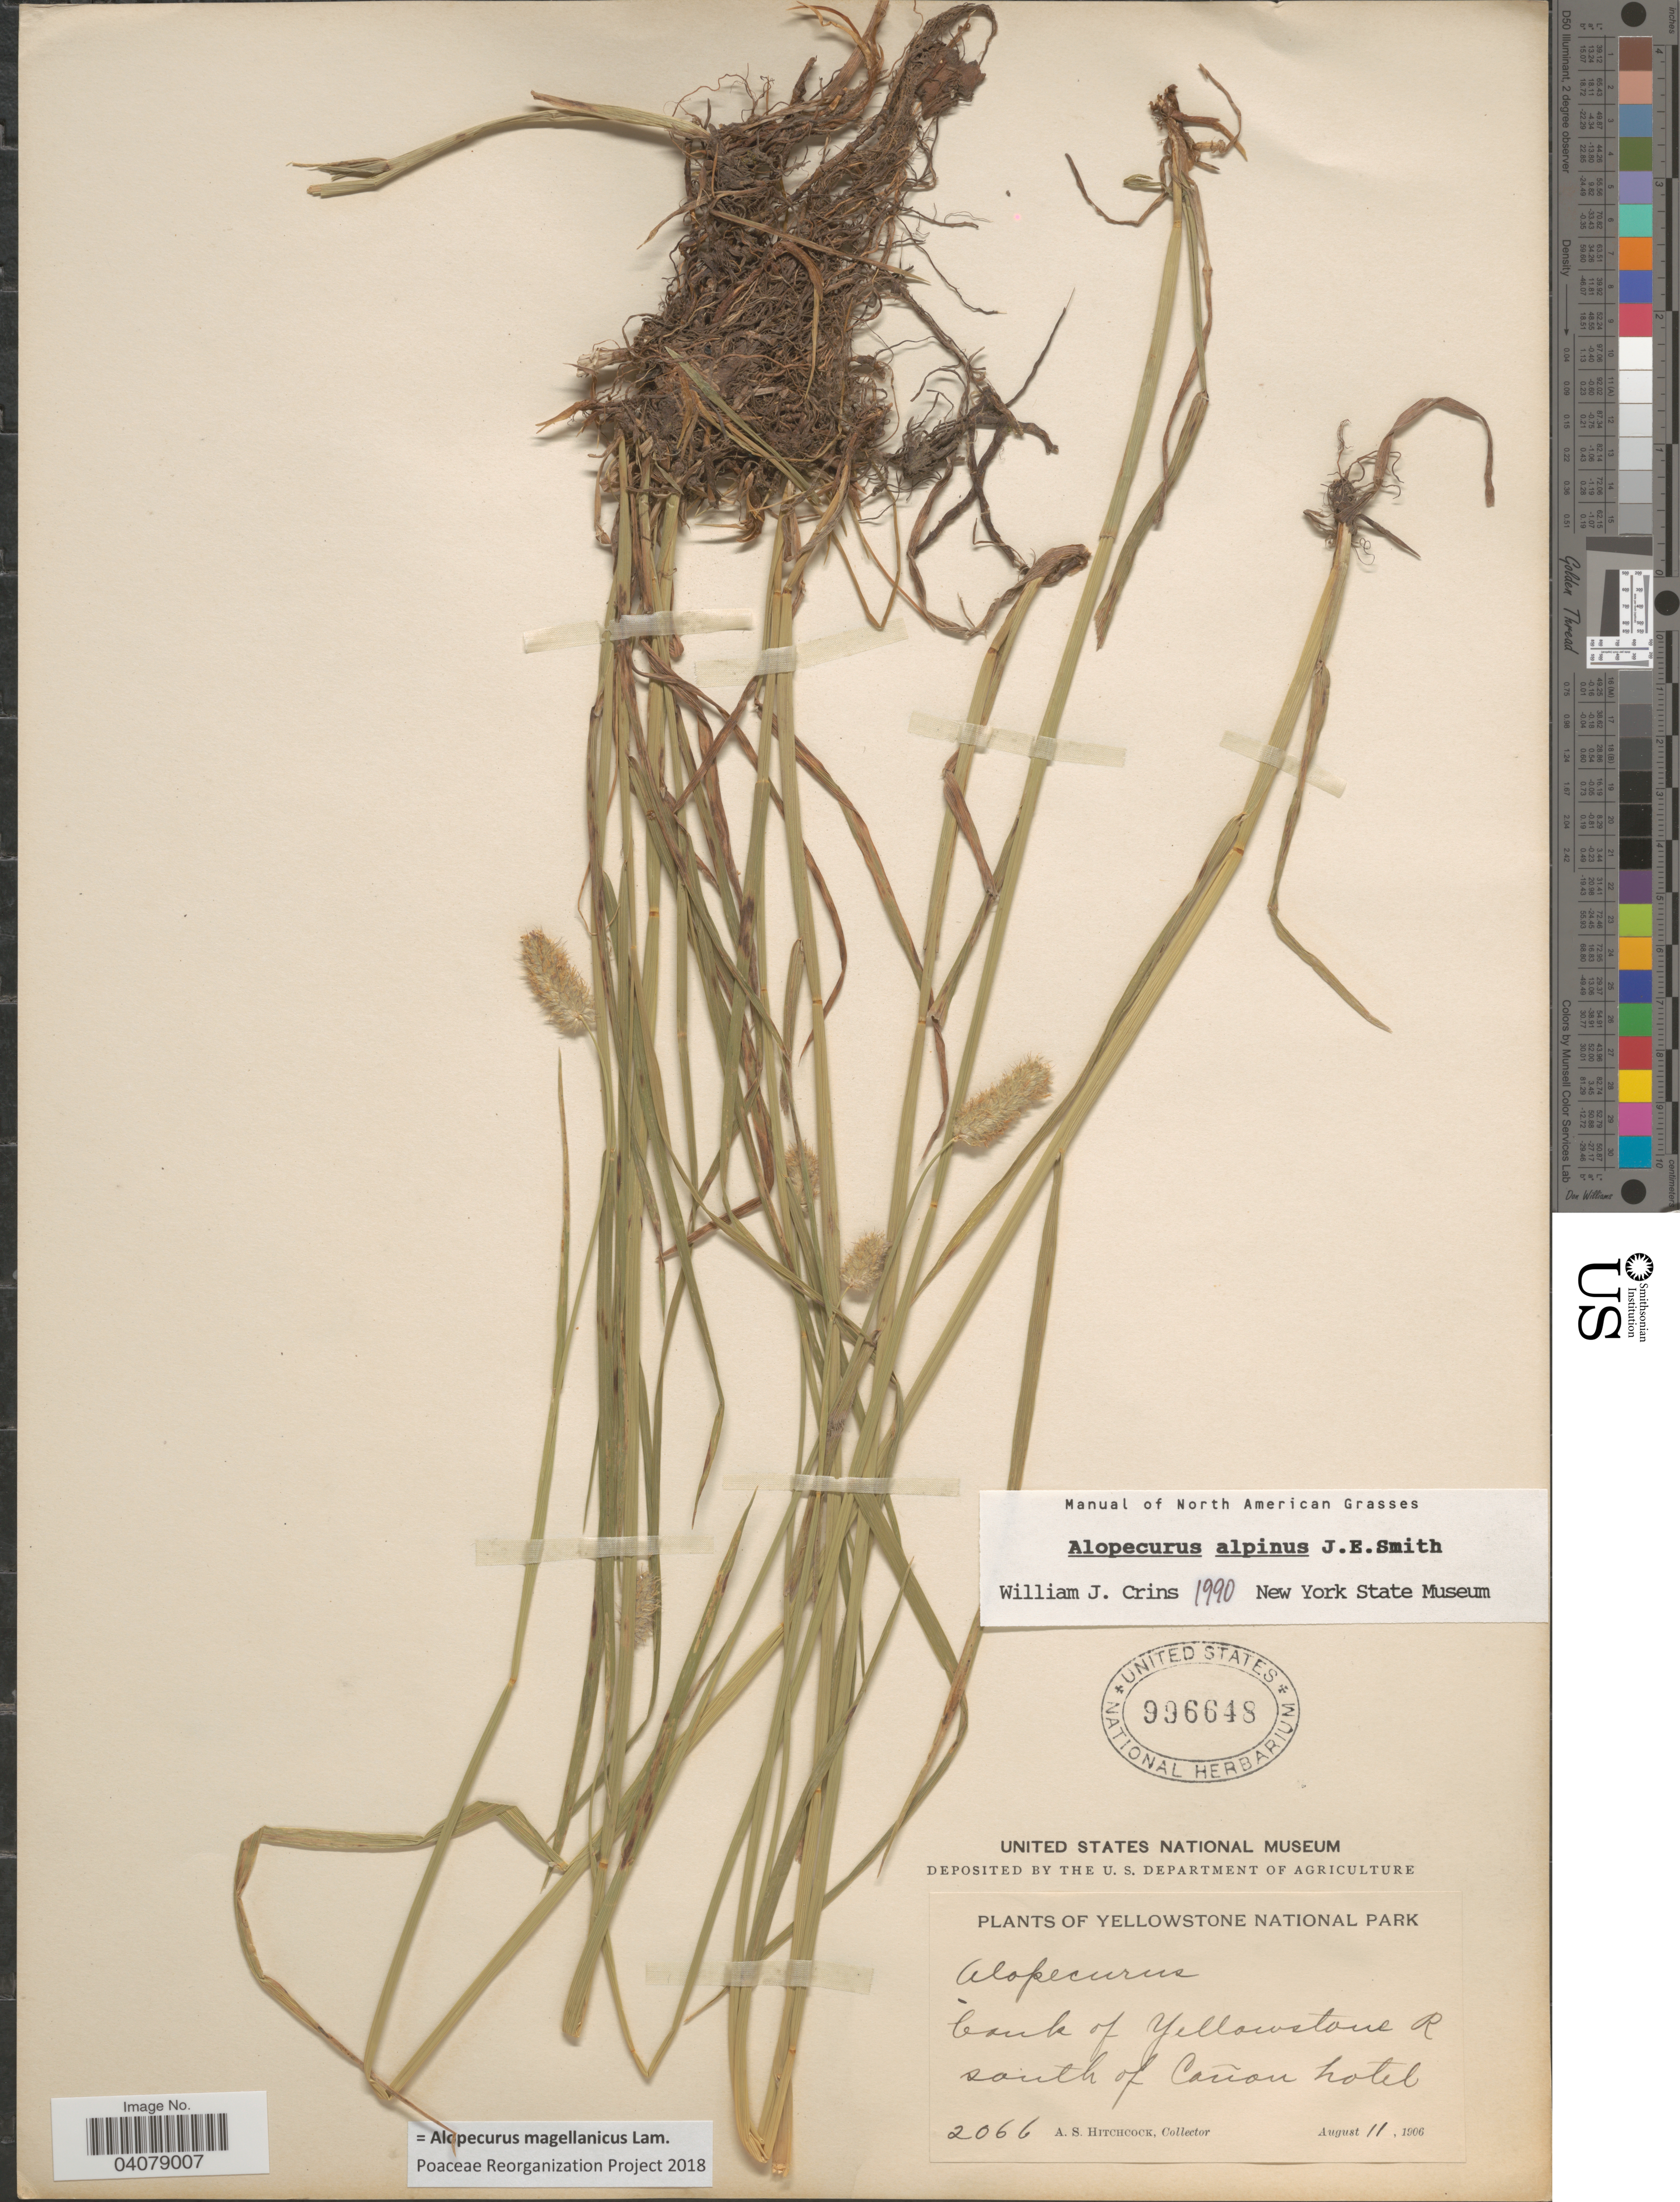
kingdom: Plantae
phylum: Tracheophyta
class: Liliopsida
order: Poales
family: Poaceae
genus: Alopecurus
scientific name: Alopecurus magellanicus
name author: Lam.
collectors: A. S. Hitchcock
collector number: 2066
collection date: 1906-08-11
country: United States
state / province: Wyoming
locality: Yellowstone National Park. Bank of Yellowstone R south of Cañon hotel.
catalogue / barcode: US 996648